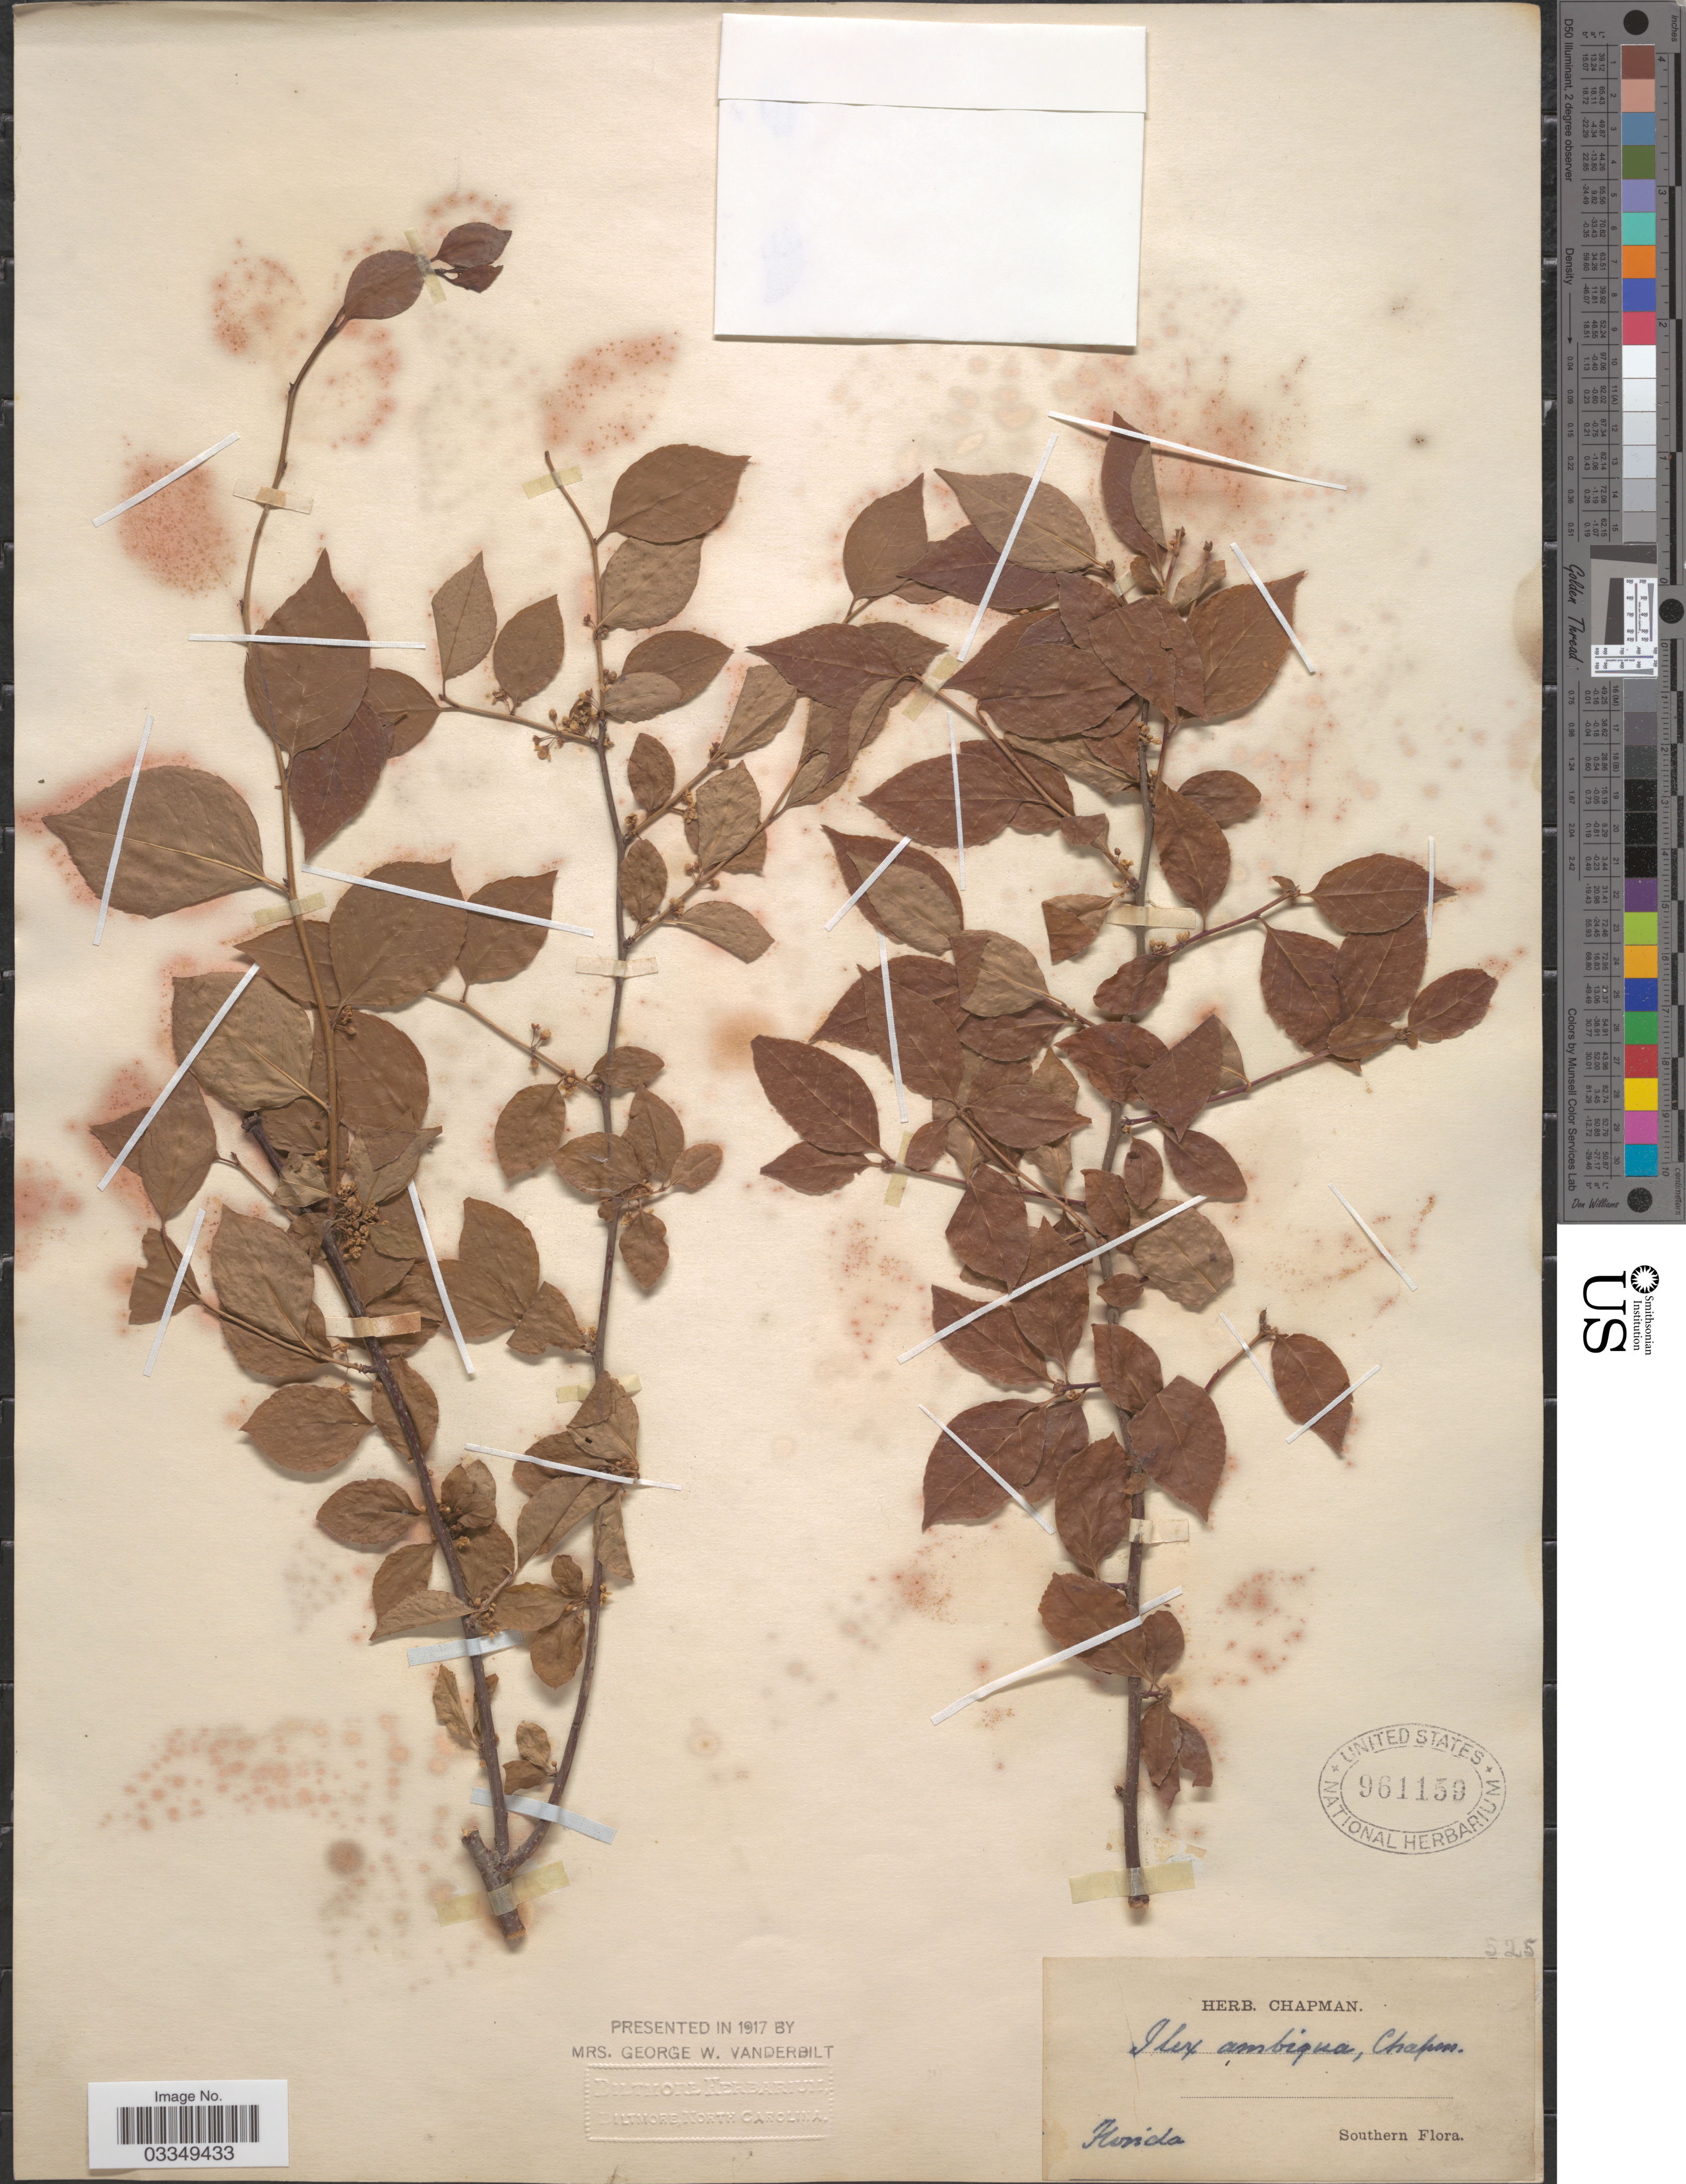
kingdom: Plantae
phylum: Tracheophyta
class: Magnoliopsida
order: Aquifoliales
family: Aquifoliaceae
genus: Ilex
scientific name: Ilex ambigua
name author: Chapm.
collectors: ex herb. Chapman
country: United States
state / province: Florida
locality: Southern.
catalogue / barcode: US 961159